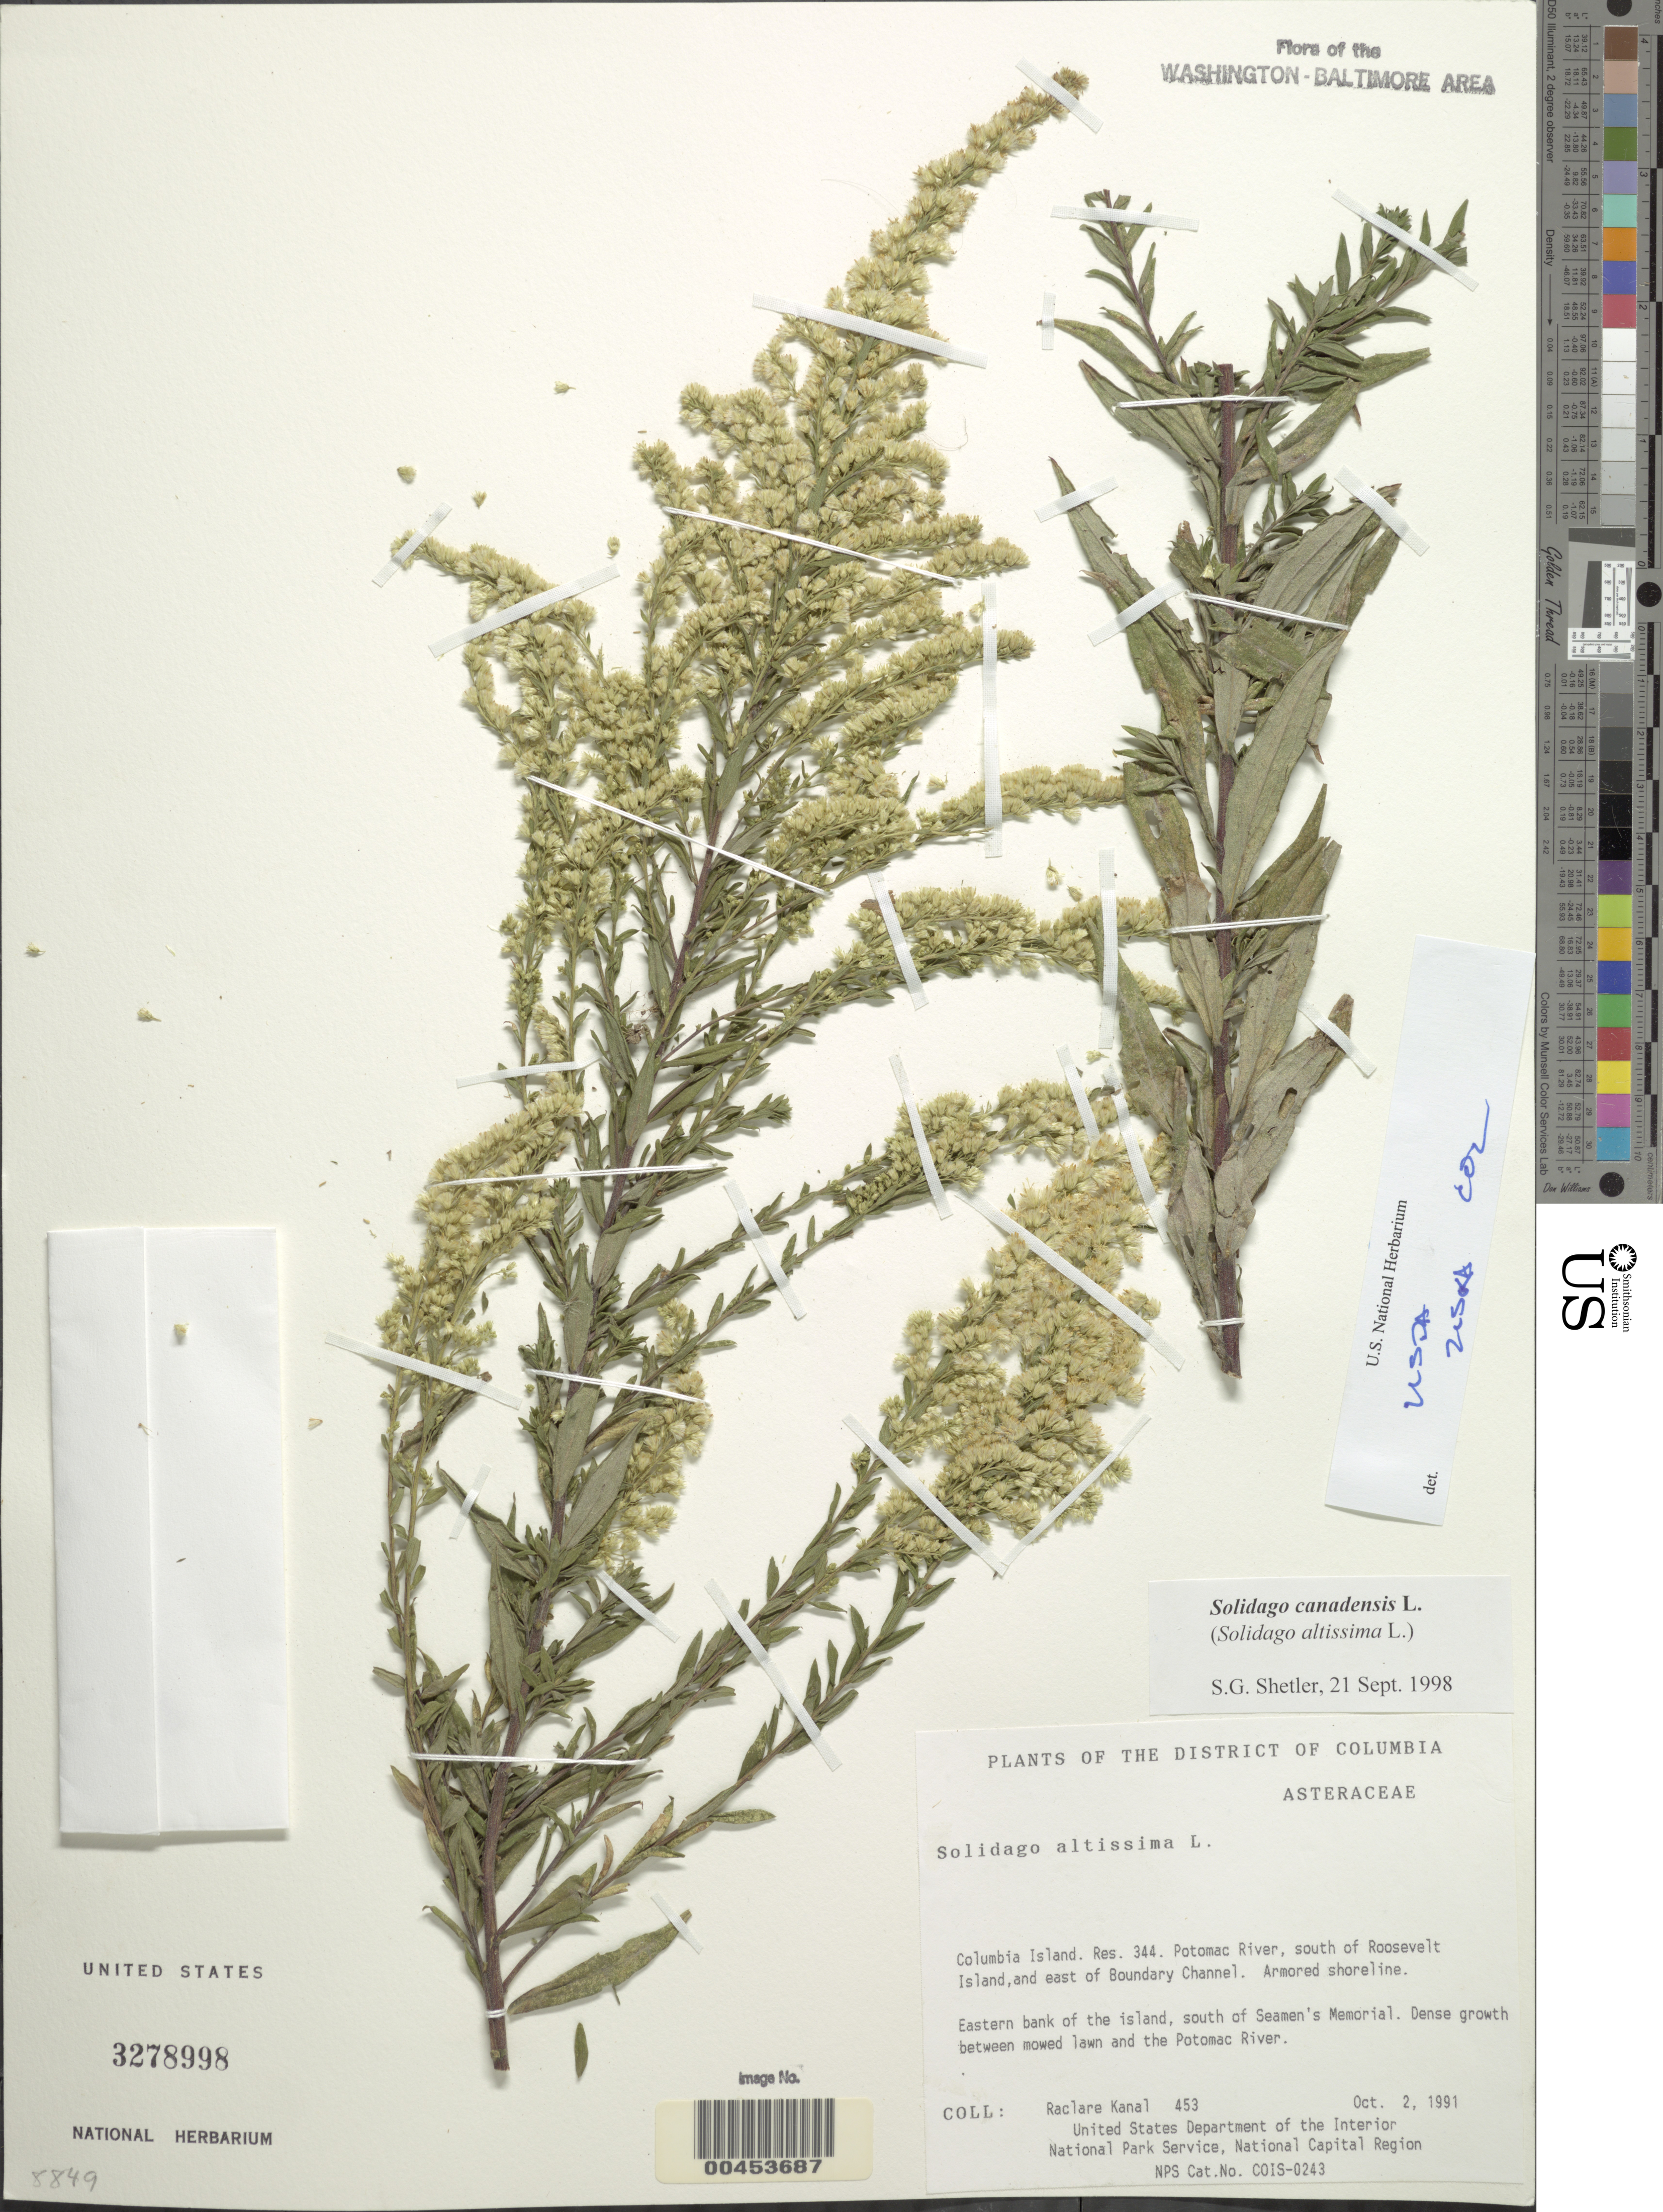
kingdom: Plantae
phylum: Tracheophyta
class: Magnoliopsida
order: Asterales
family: Asteraceae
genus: Solidago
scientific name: Solidago canadensis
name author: L.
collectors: R. Kanal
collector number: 453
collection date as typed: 02 Oct 1991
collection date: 1991-10-02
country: United States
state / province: District of Columbia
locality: Columbia Island, Res 344, Potomac River, S of Roosevelt Island, E of Boundary Channel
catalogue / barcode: US 3278998